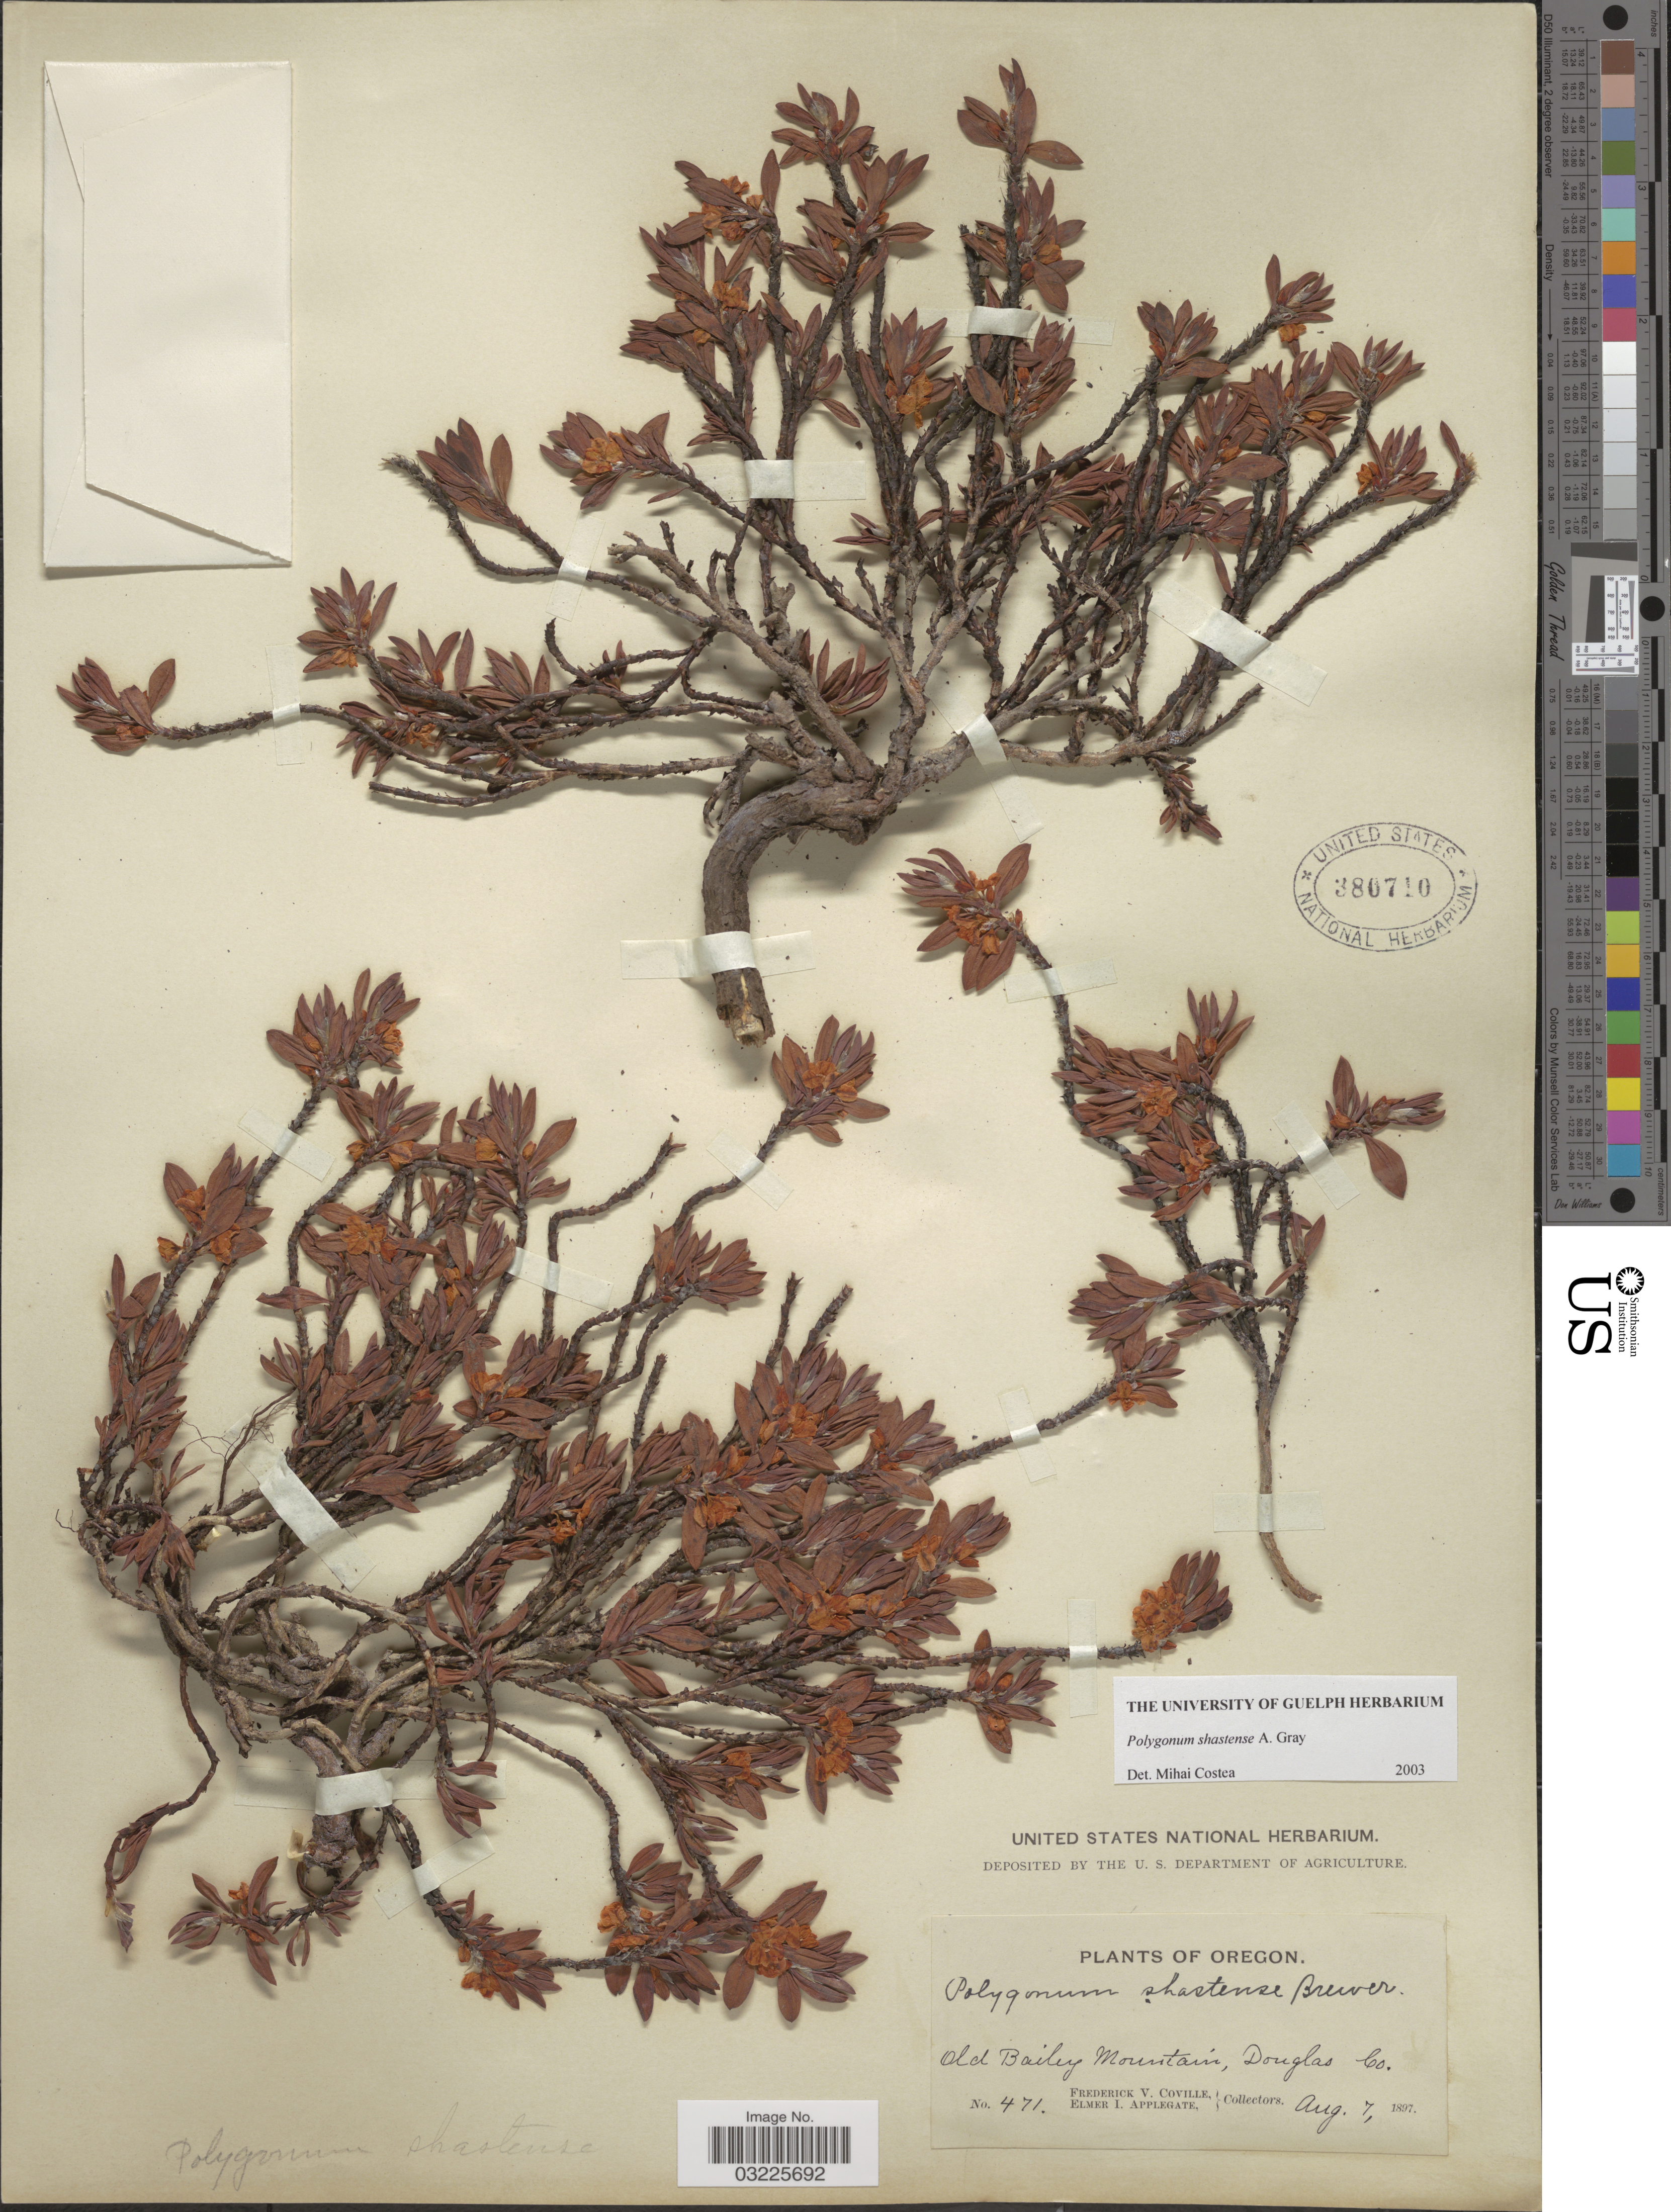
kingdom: Plantae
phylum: Tracheophyta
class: Magnoliopsida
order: Caryophyllales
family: Polygonaceae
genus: Polygonum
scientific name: Polygonum shastense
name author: W.H. Brewer ex A. Gray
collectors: F. V. Coville & E. I. Applegate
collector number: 471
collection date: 1897-08-07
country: United States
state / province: Oregon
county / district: Douglas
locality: Old Bailey Mountain, Douglas Co.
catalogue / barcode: US 380710